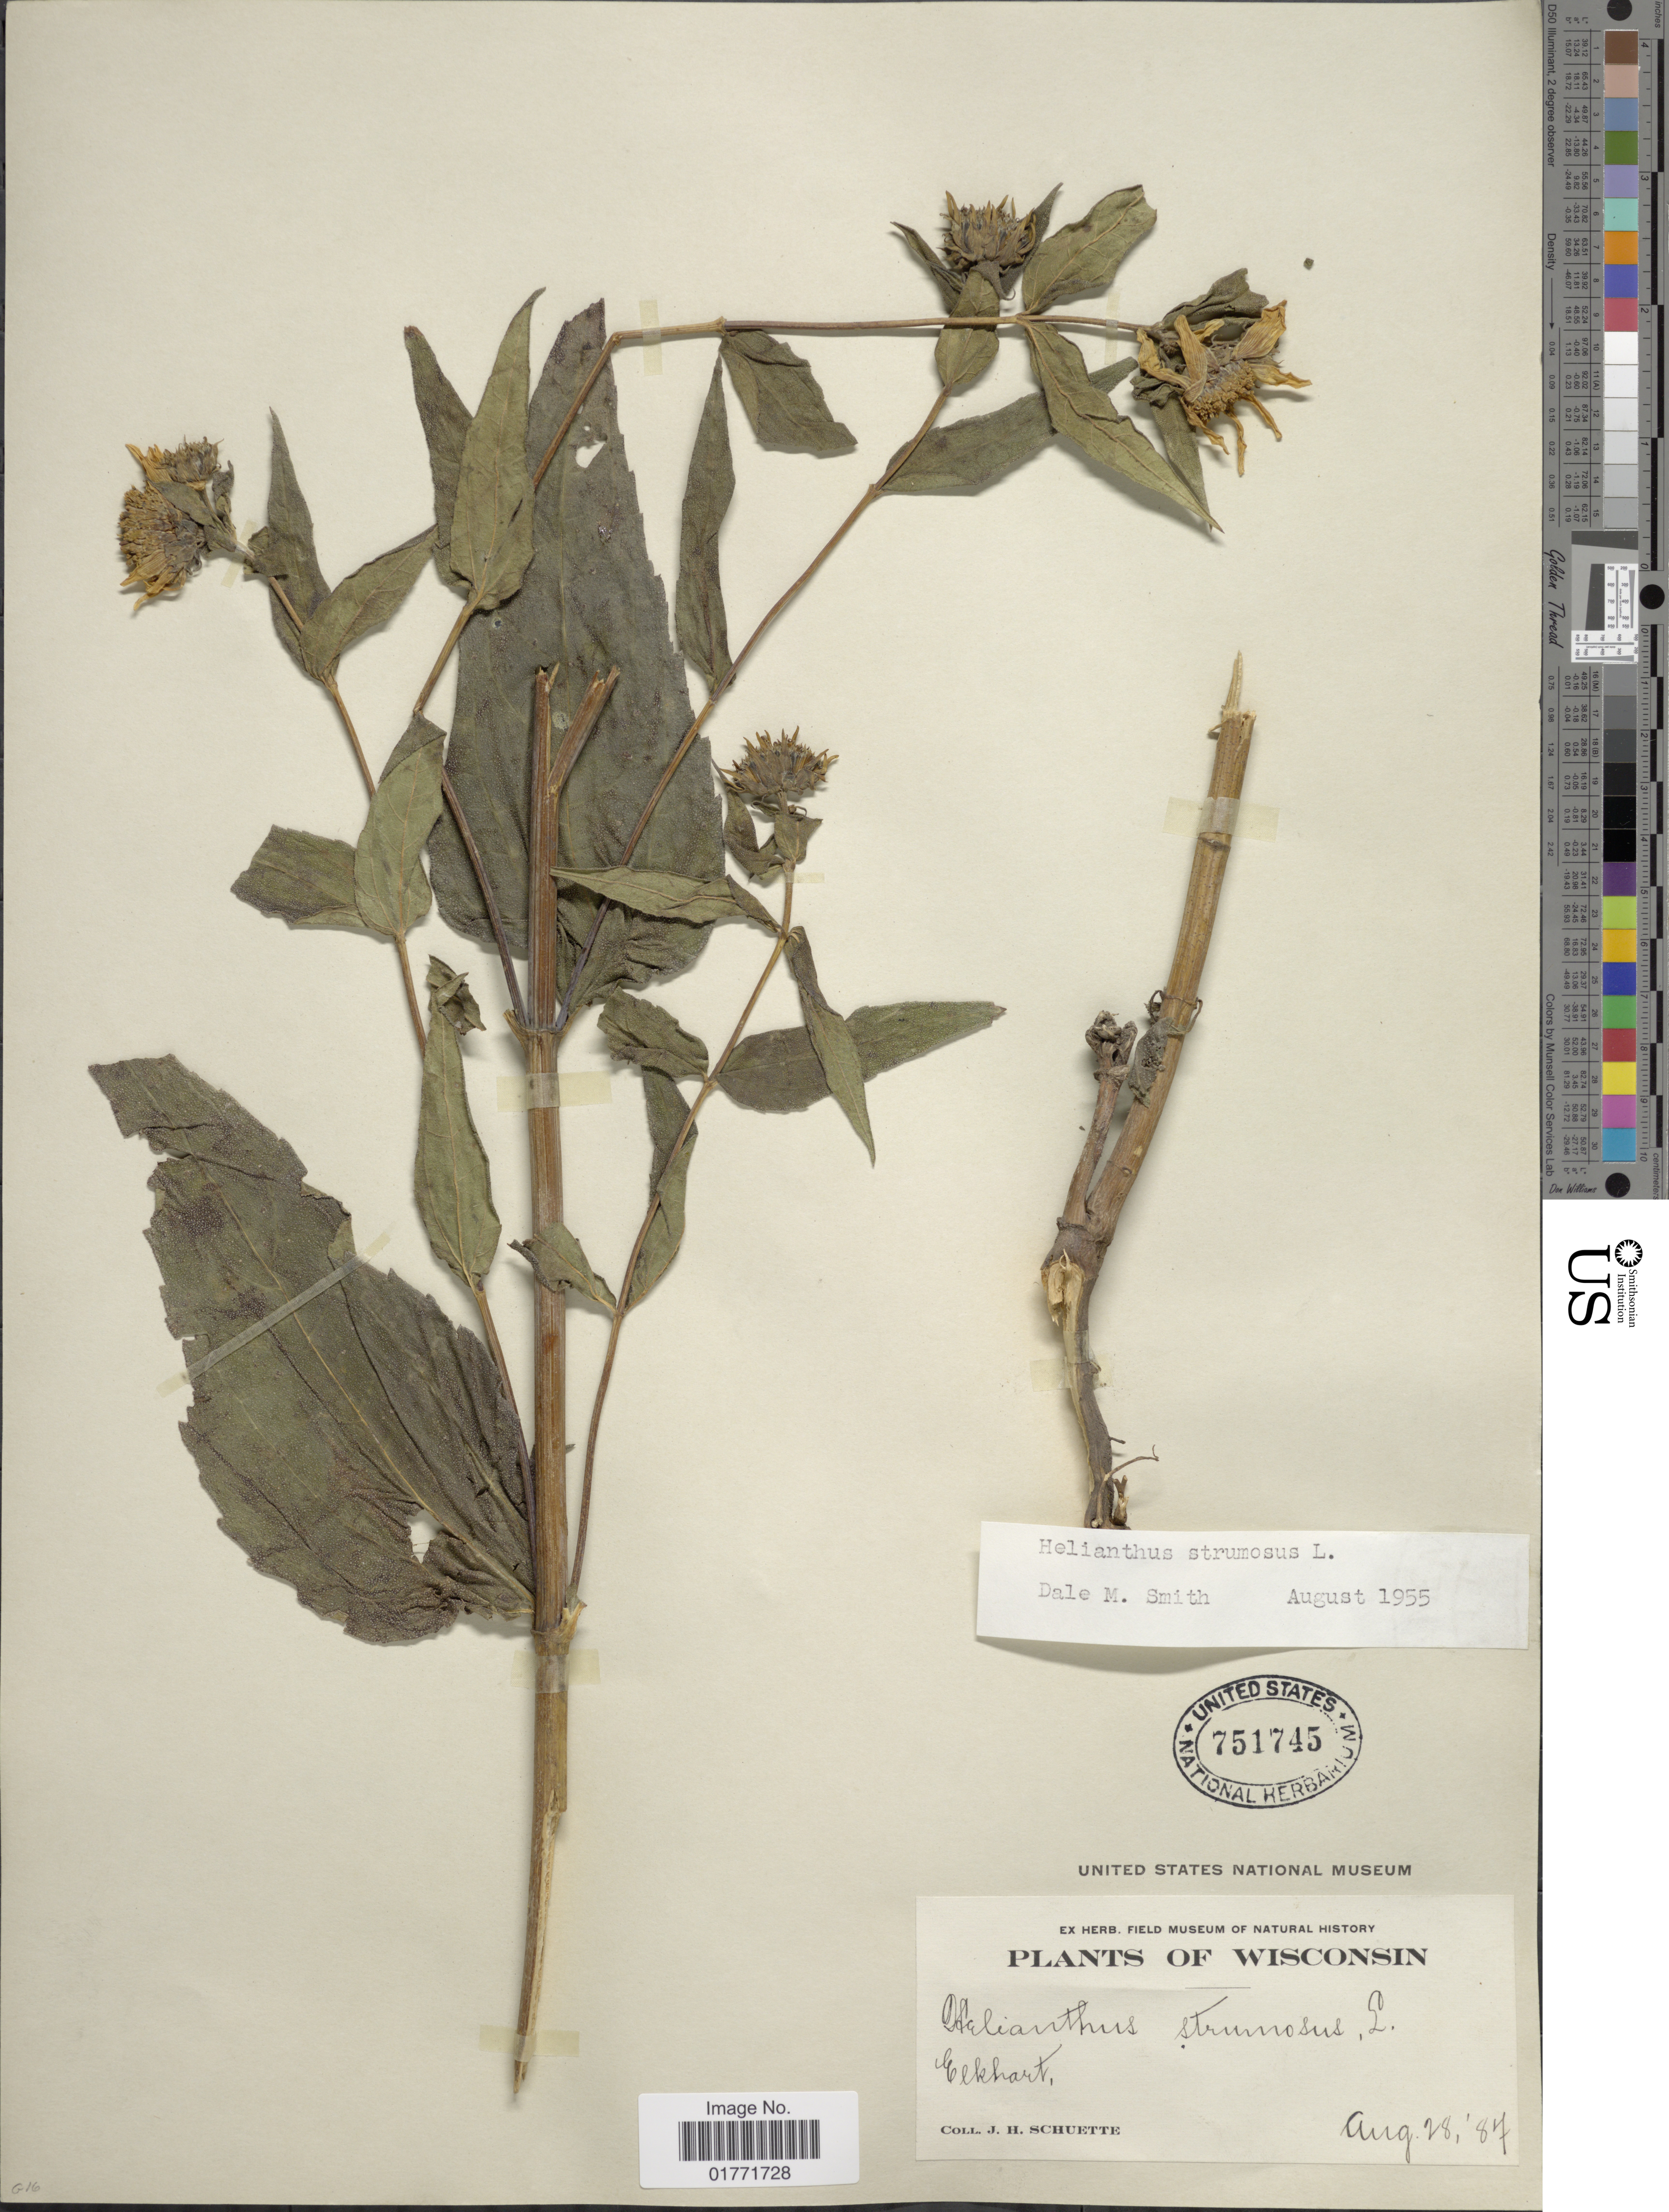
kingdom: Plantae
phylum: Tracheophyta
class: Magnoliopsida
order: Asterales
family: Asteraceae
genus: Helianthus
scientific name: Helianthus strumosus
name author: L.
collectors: J. H. Schuette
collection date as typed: Transcribed d/m/y: 28/8/87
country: United States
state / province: Wisconsin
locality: Elkhart, Wisconsin.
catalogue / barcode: US 751745